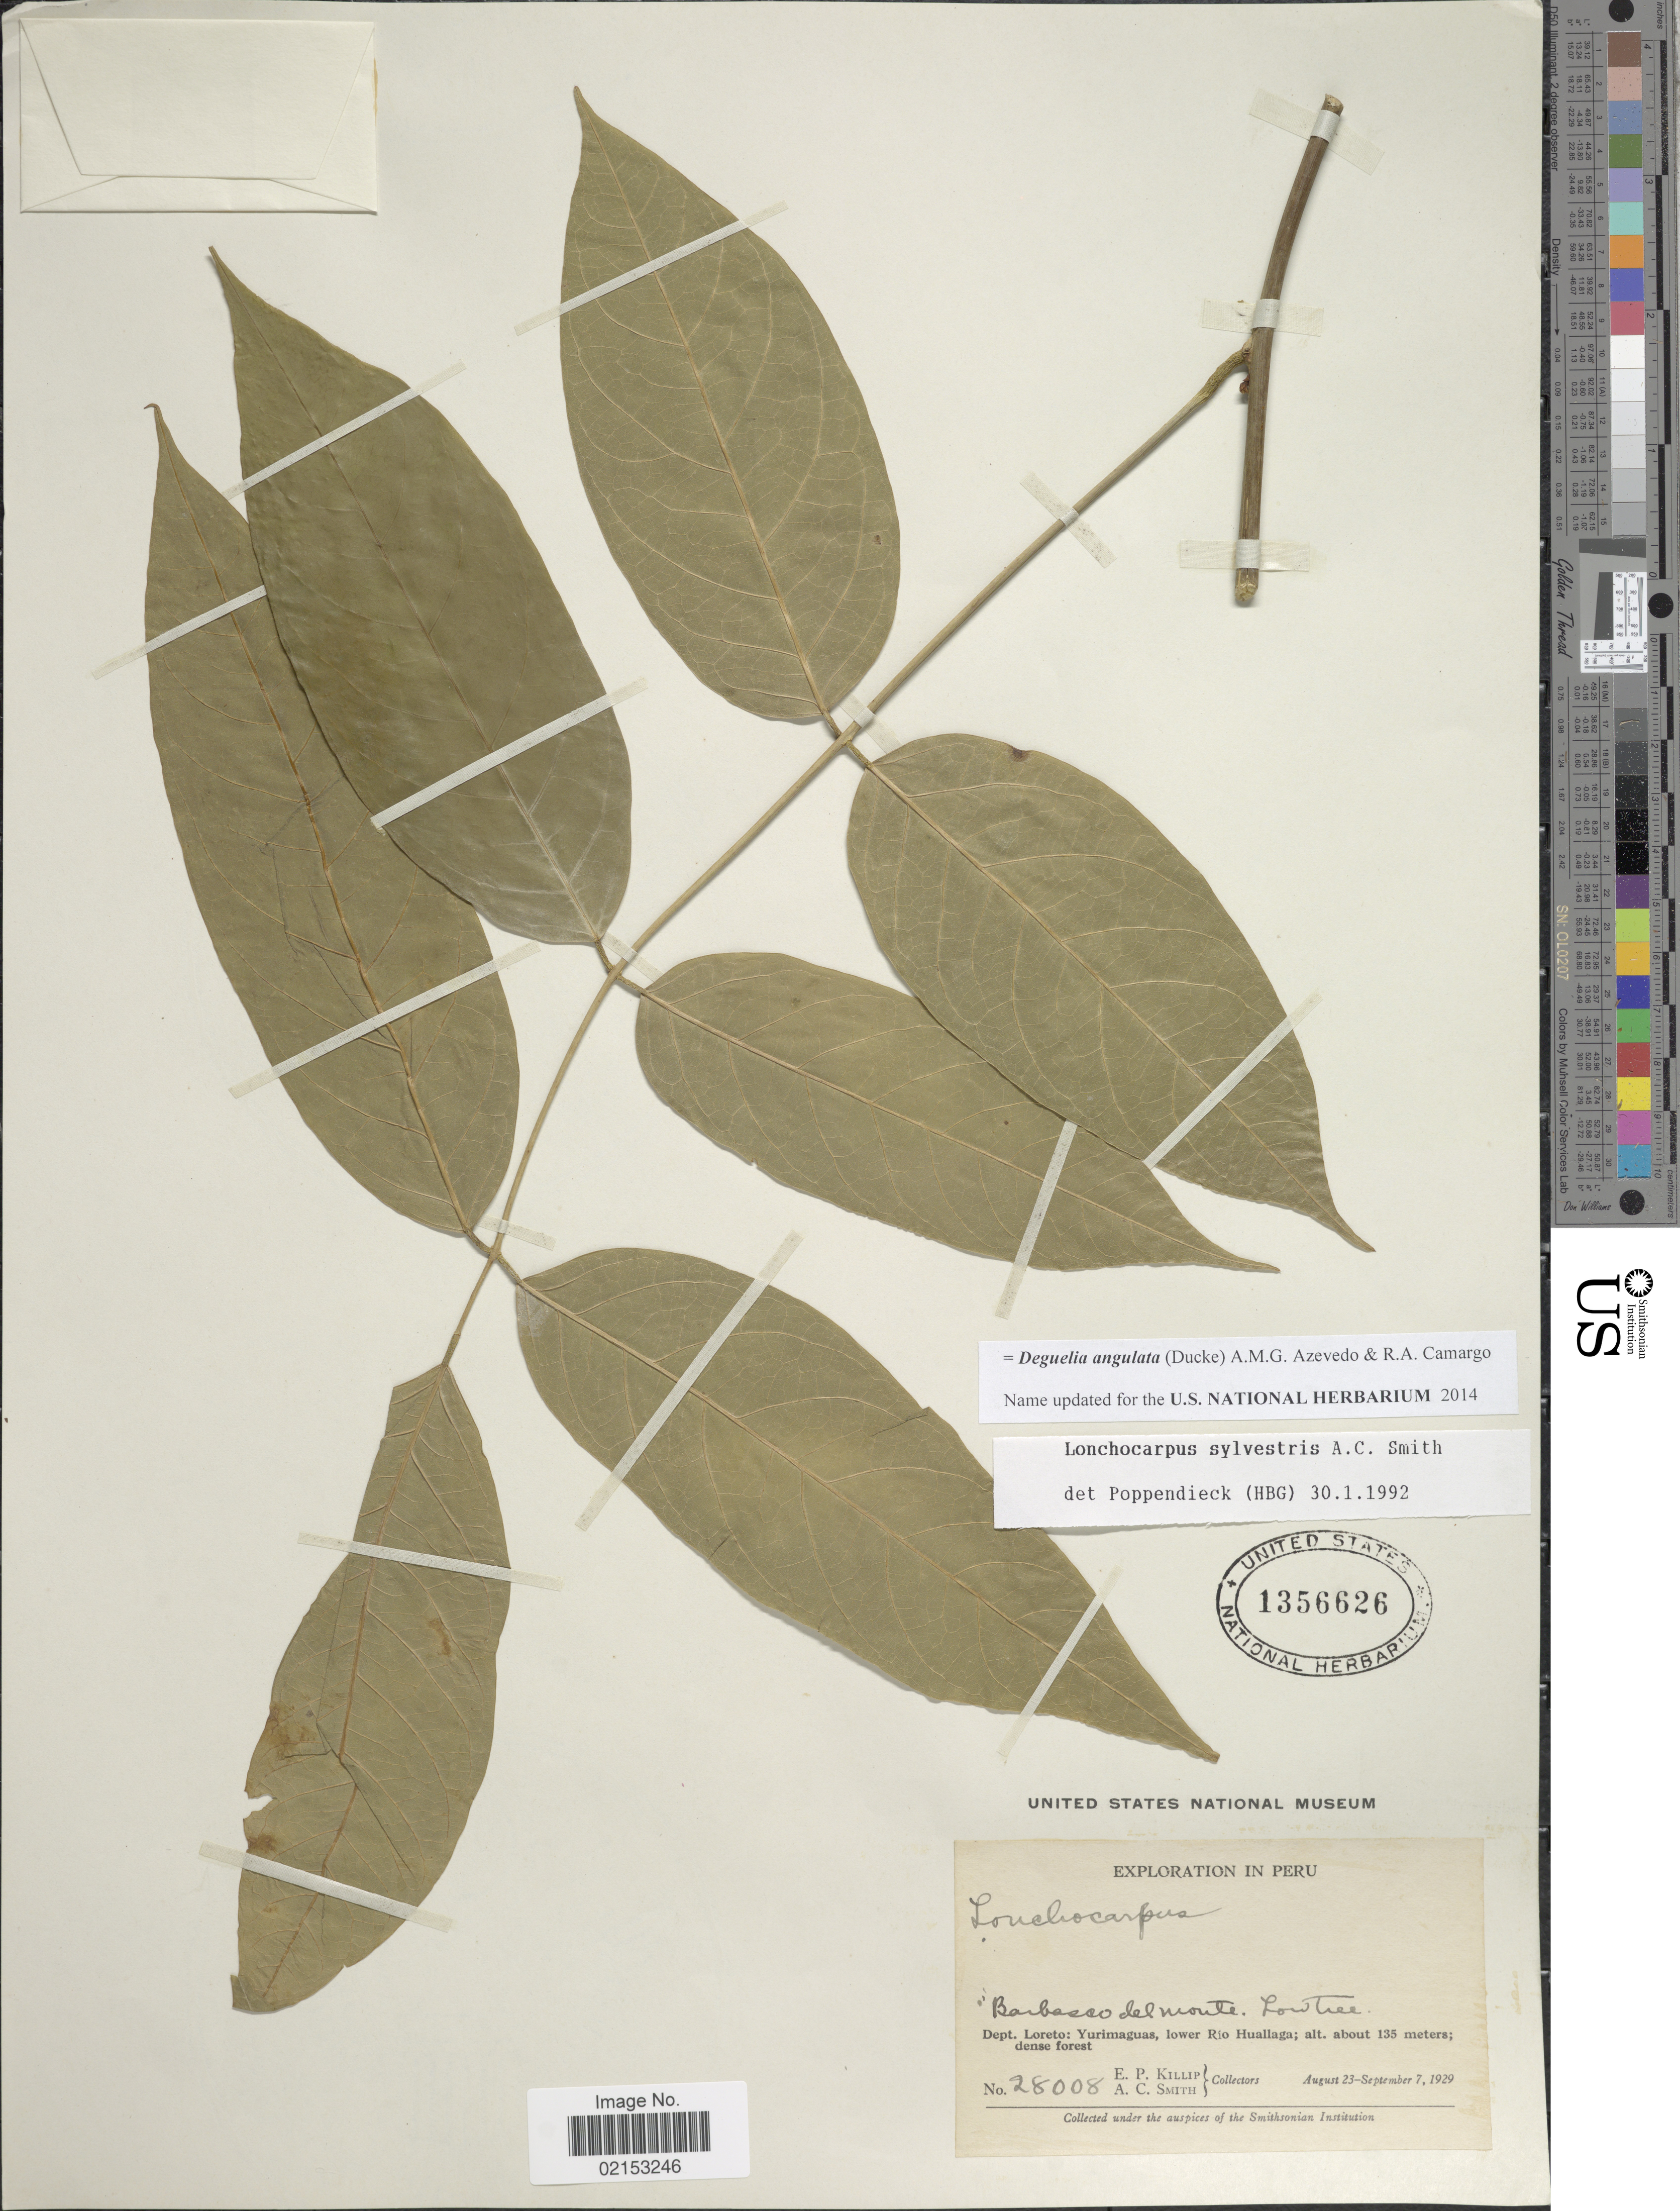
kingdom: Plantae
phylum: Tracheophyta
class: Magnoliopsida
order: Fabales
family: Fabaceae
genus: Deguelia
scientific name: Deguelia angulata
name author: (Ducke) A.M.G. Azevedo & R.A. Camargo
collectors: E. P. Killip & A. C. Smith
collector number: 28008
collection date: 1929-08-23/1929-09-07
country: Peru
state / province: Loreto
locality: Yurimaguas, lower Rio Huallaga.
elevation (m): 135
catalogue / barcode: US 1356626